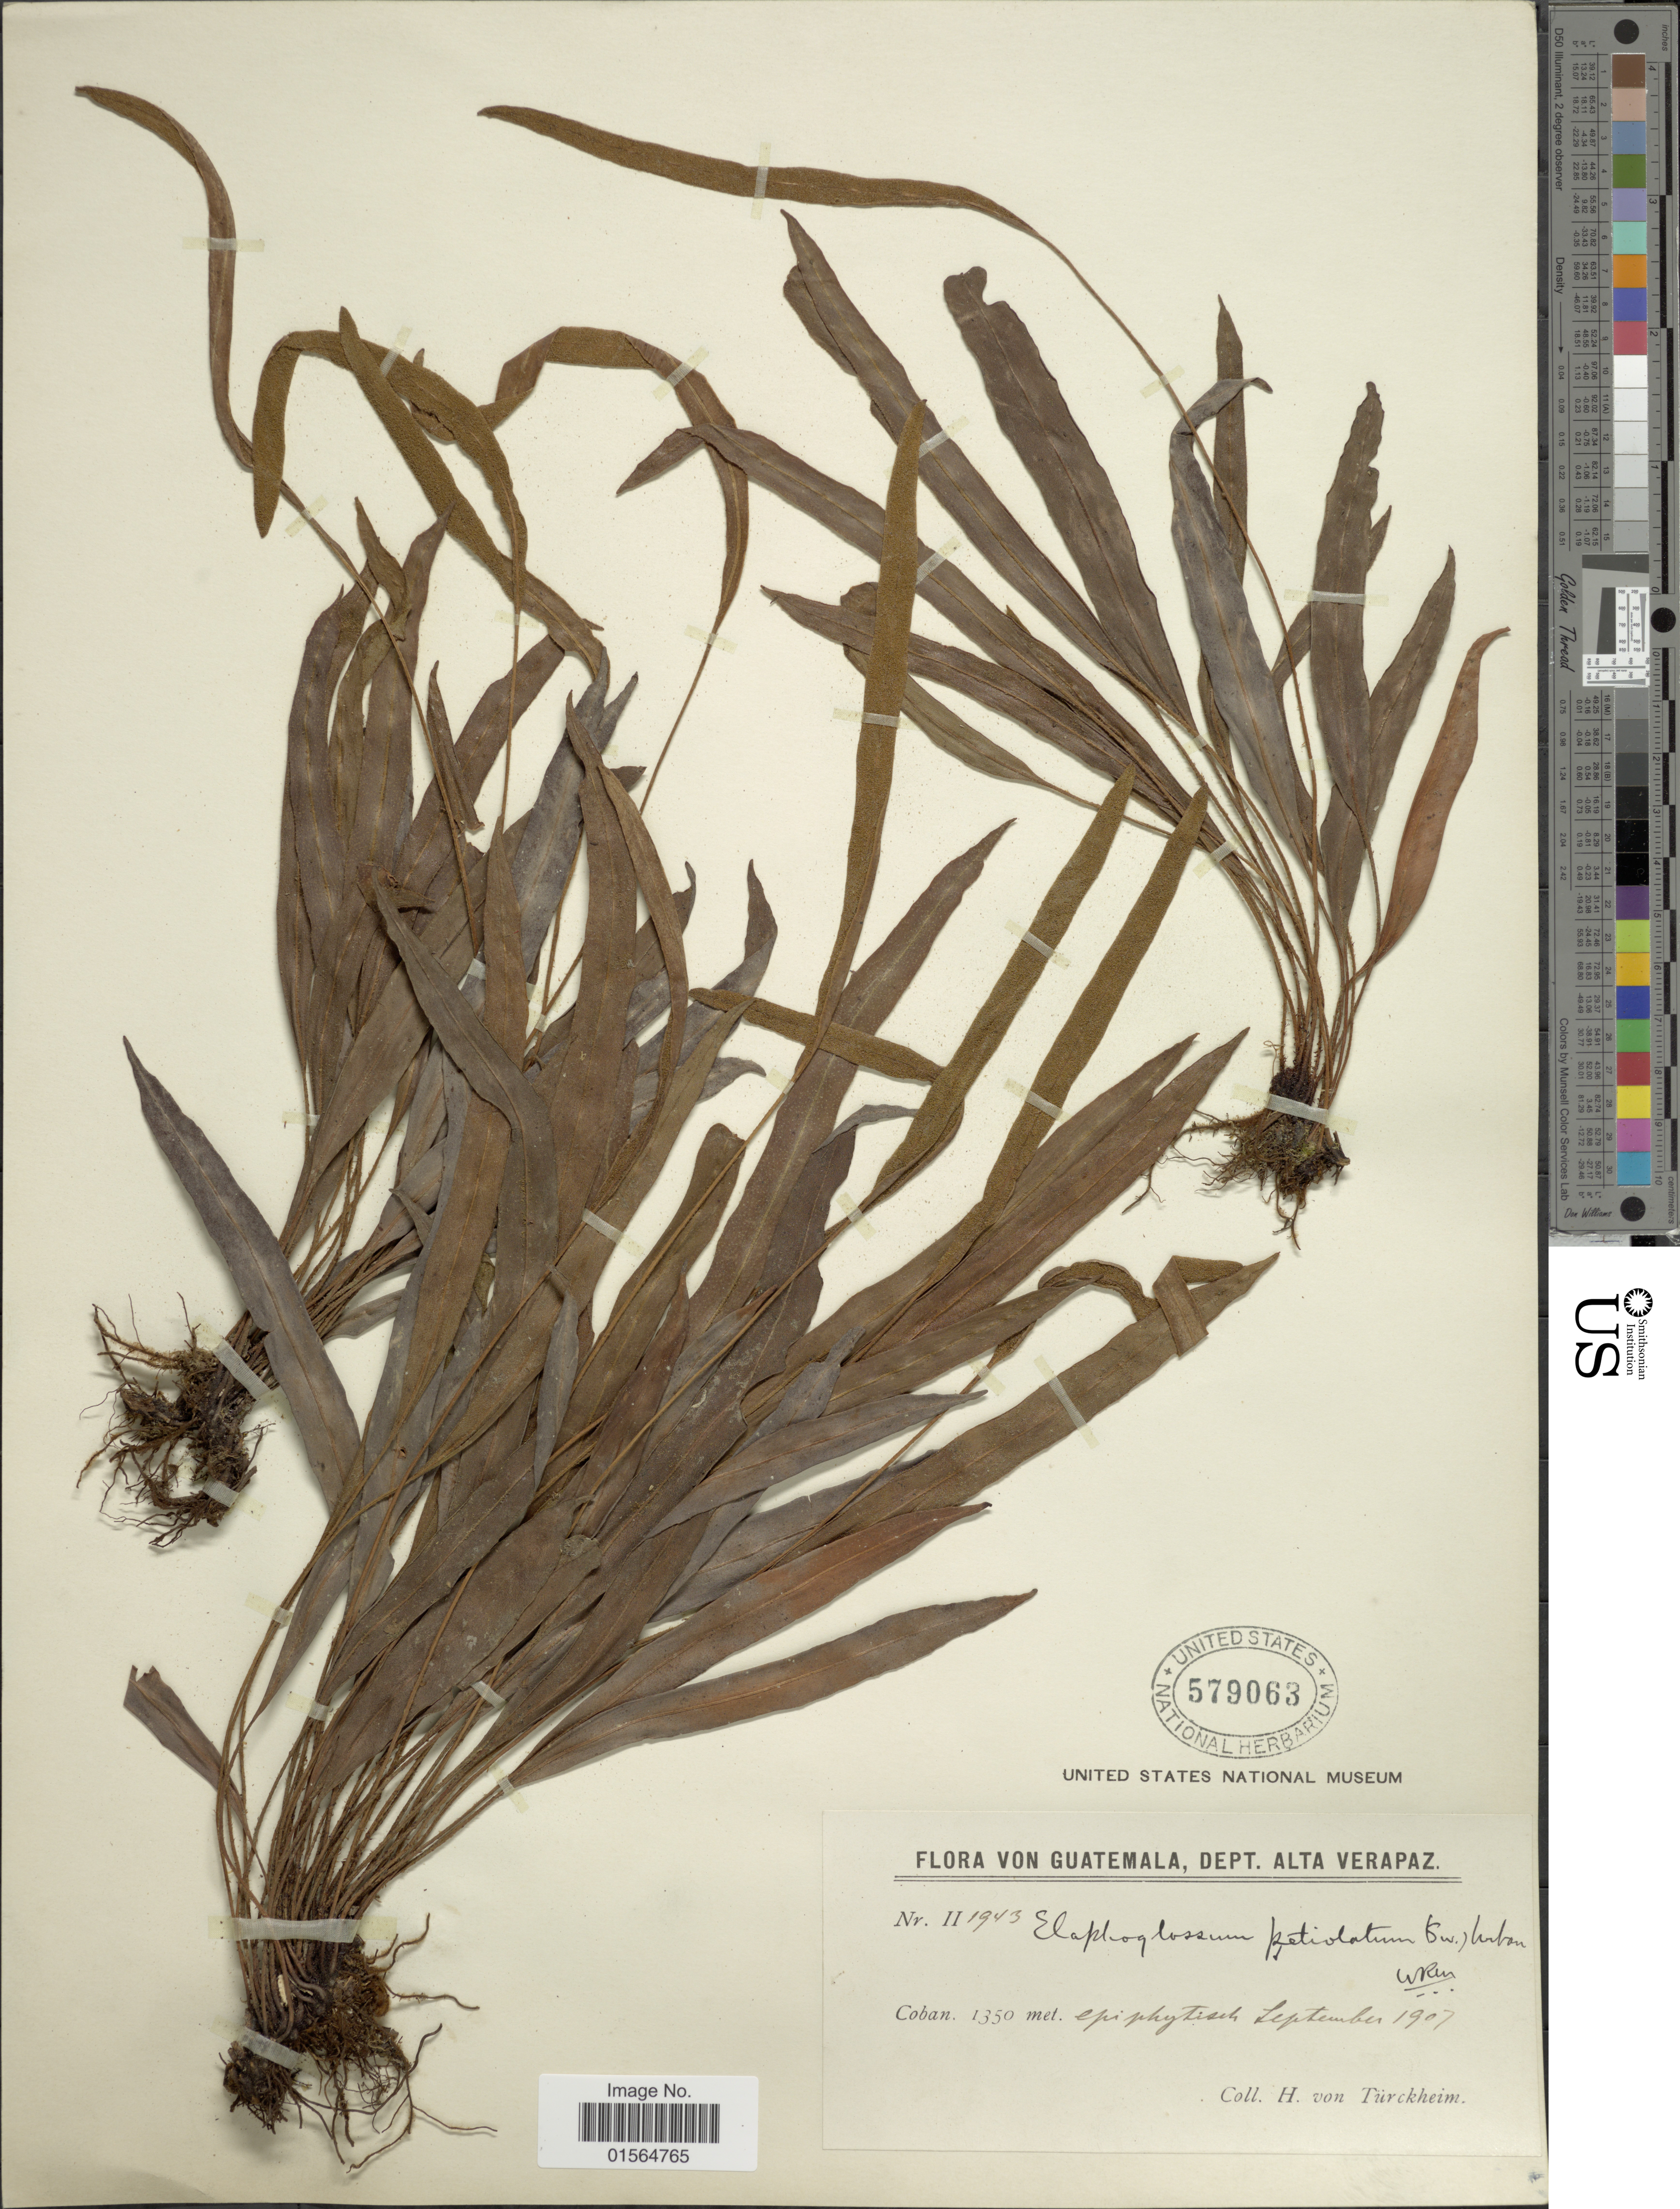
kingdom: Plantae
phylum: Tracheophyta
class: Polypodiopsida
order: Polypodiales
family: Dryopteridaceae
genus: Elaphoglossum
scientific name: Elaphoglossum petiolatum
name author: (Sw.) Urb.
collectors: H. von Türckheim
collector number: II1943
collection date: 1907-09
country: Guatemala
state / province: Alta Verapaz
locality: Coban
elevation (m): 1350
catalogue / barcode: US 579063